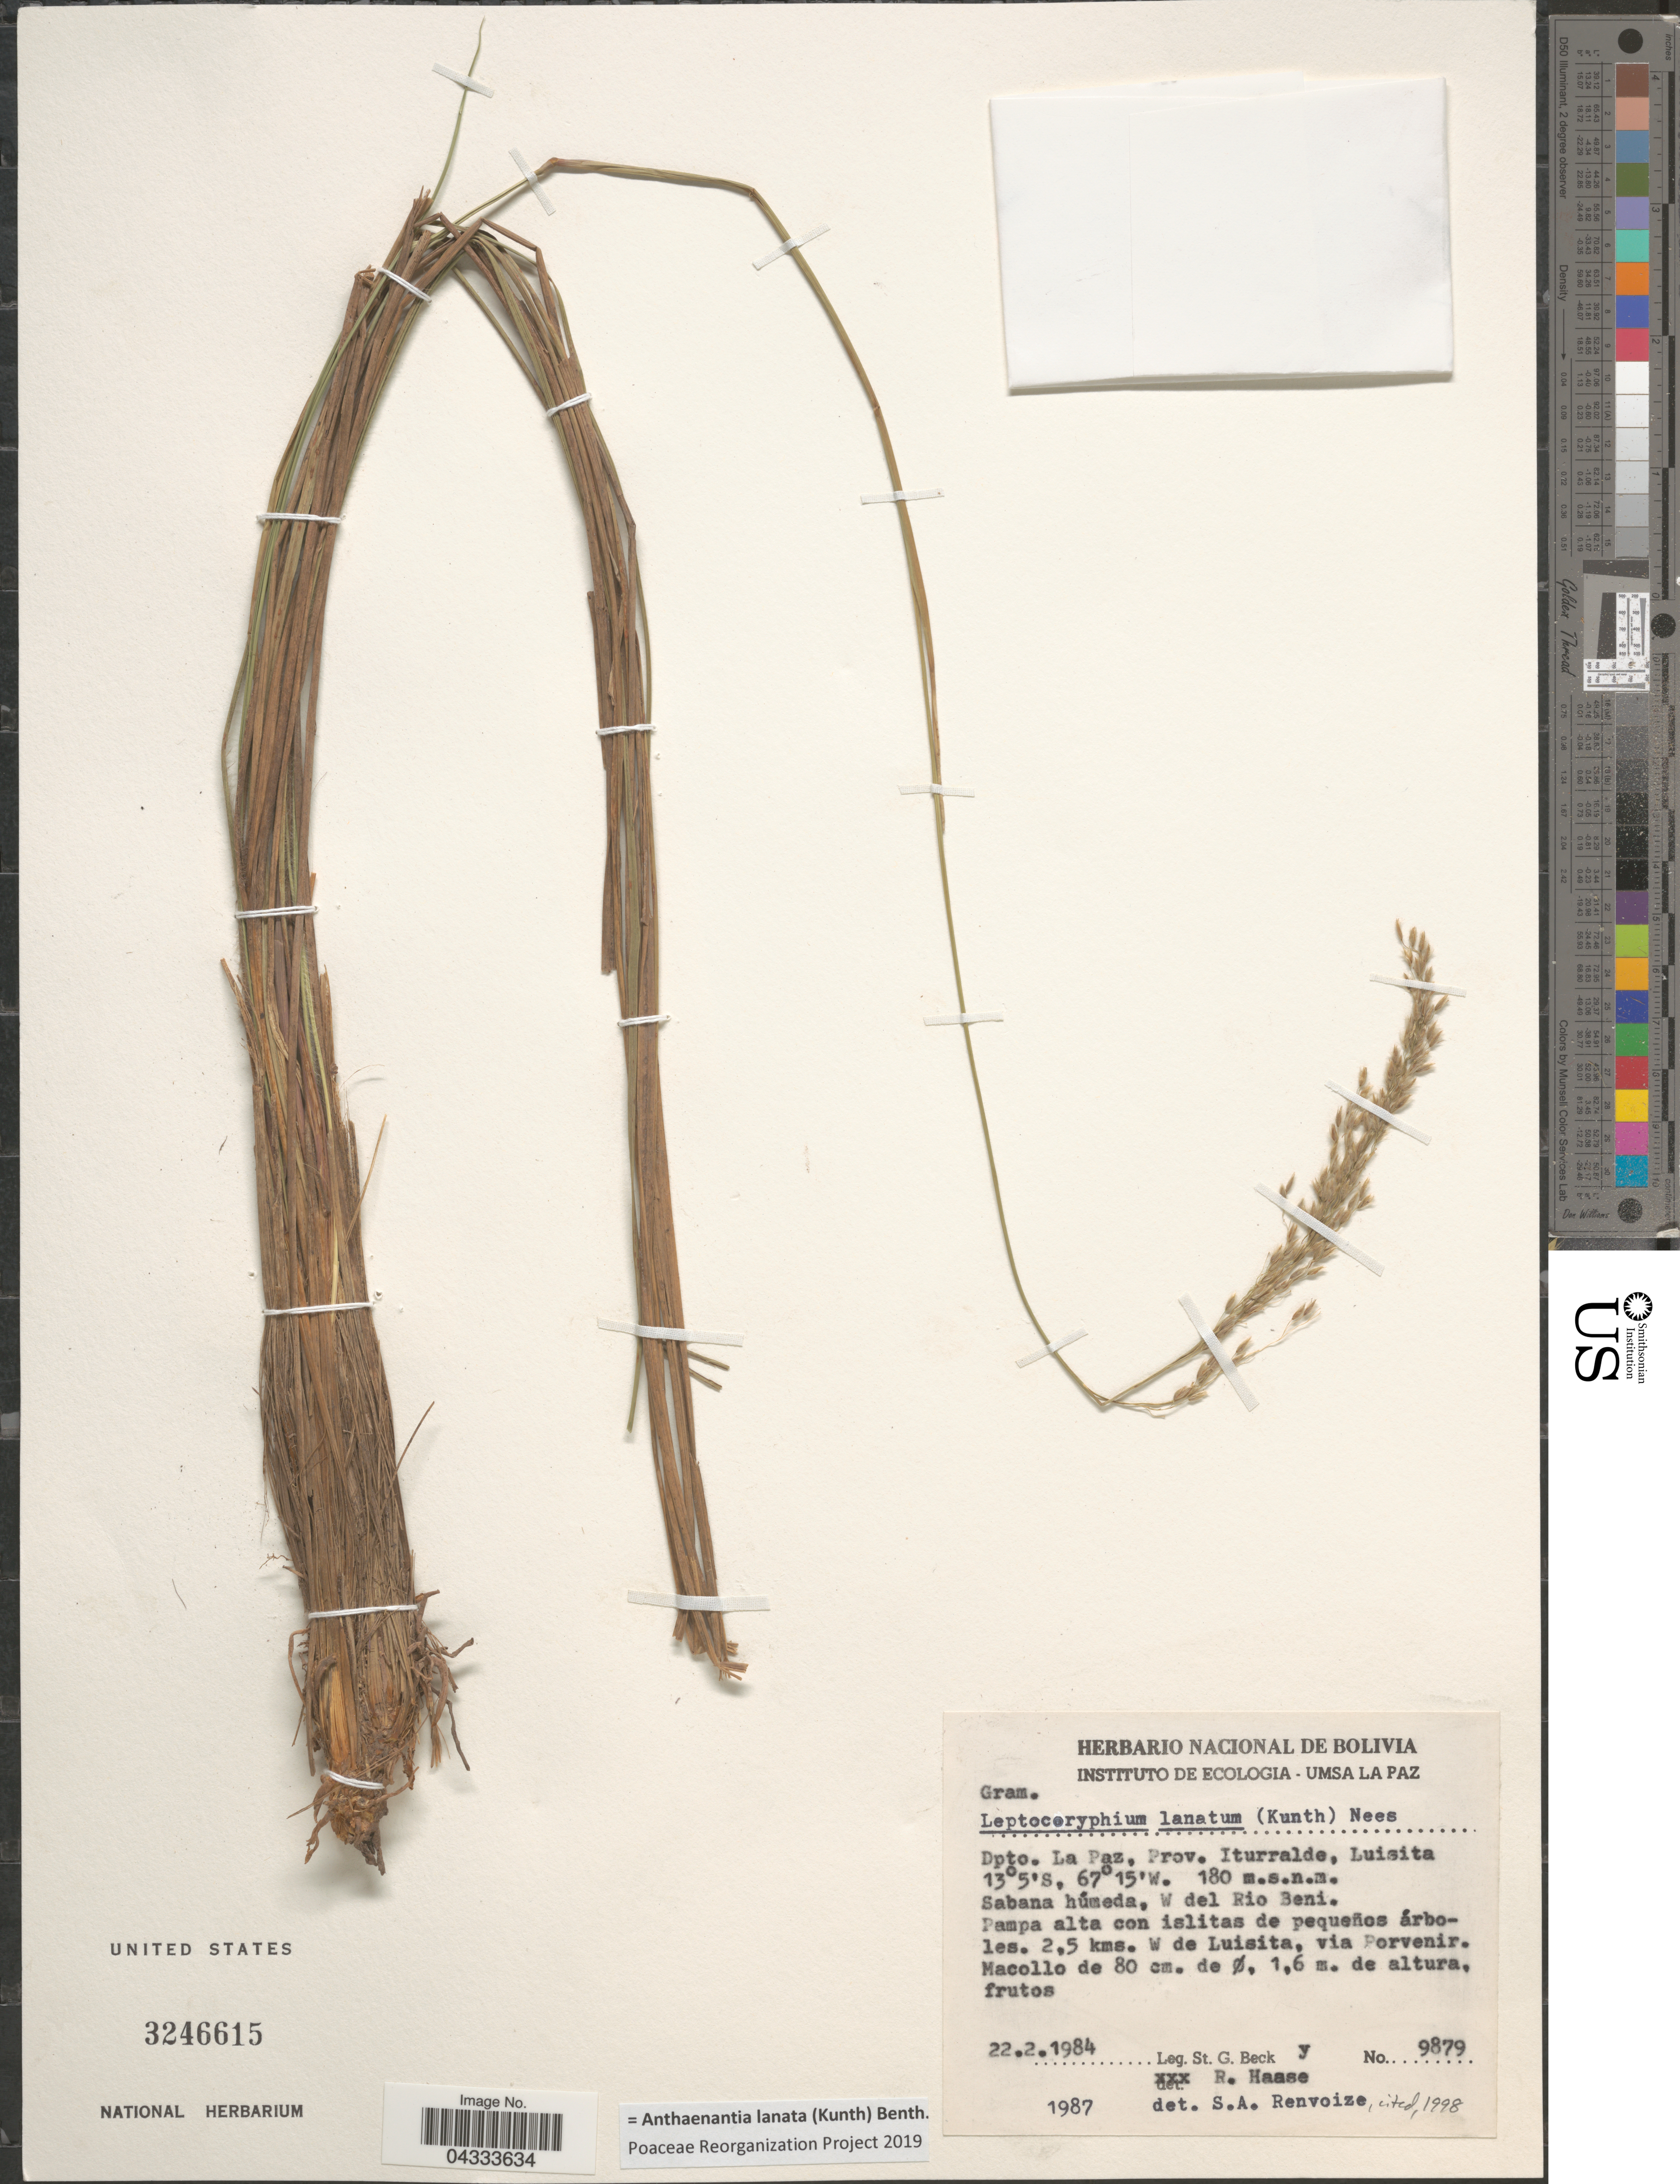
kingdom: Plantae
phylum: Tracheophyta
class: Liliopsida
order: Poales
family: Poaceae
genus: Anthaenantia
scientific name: Anthaenantia lanata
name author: (Kunth) Benth.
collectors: S. G. Beck & R. Haase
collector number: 9879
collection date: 1984-02-22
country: Bolivia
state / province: La Paz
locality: Dpto. La Paz, Prov. Iturralde, Luisita. W del Rio Beni. 2,5 kms. W de Luisita, via Porvenir.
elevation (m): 180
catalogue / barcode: US 3246615